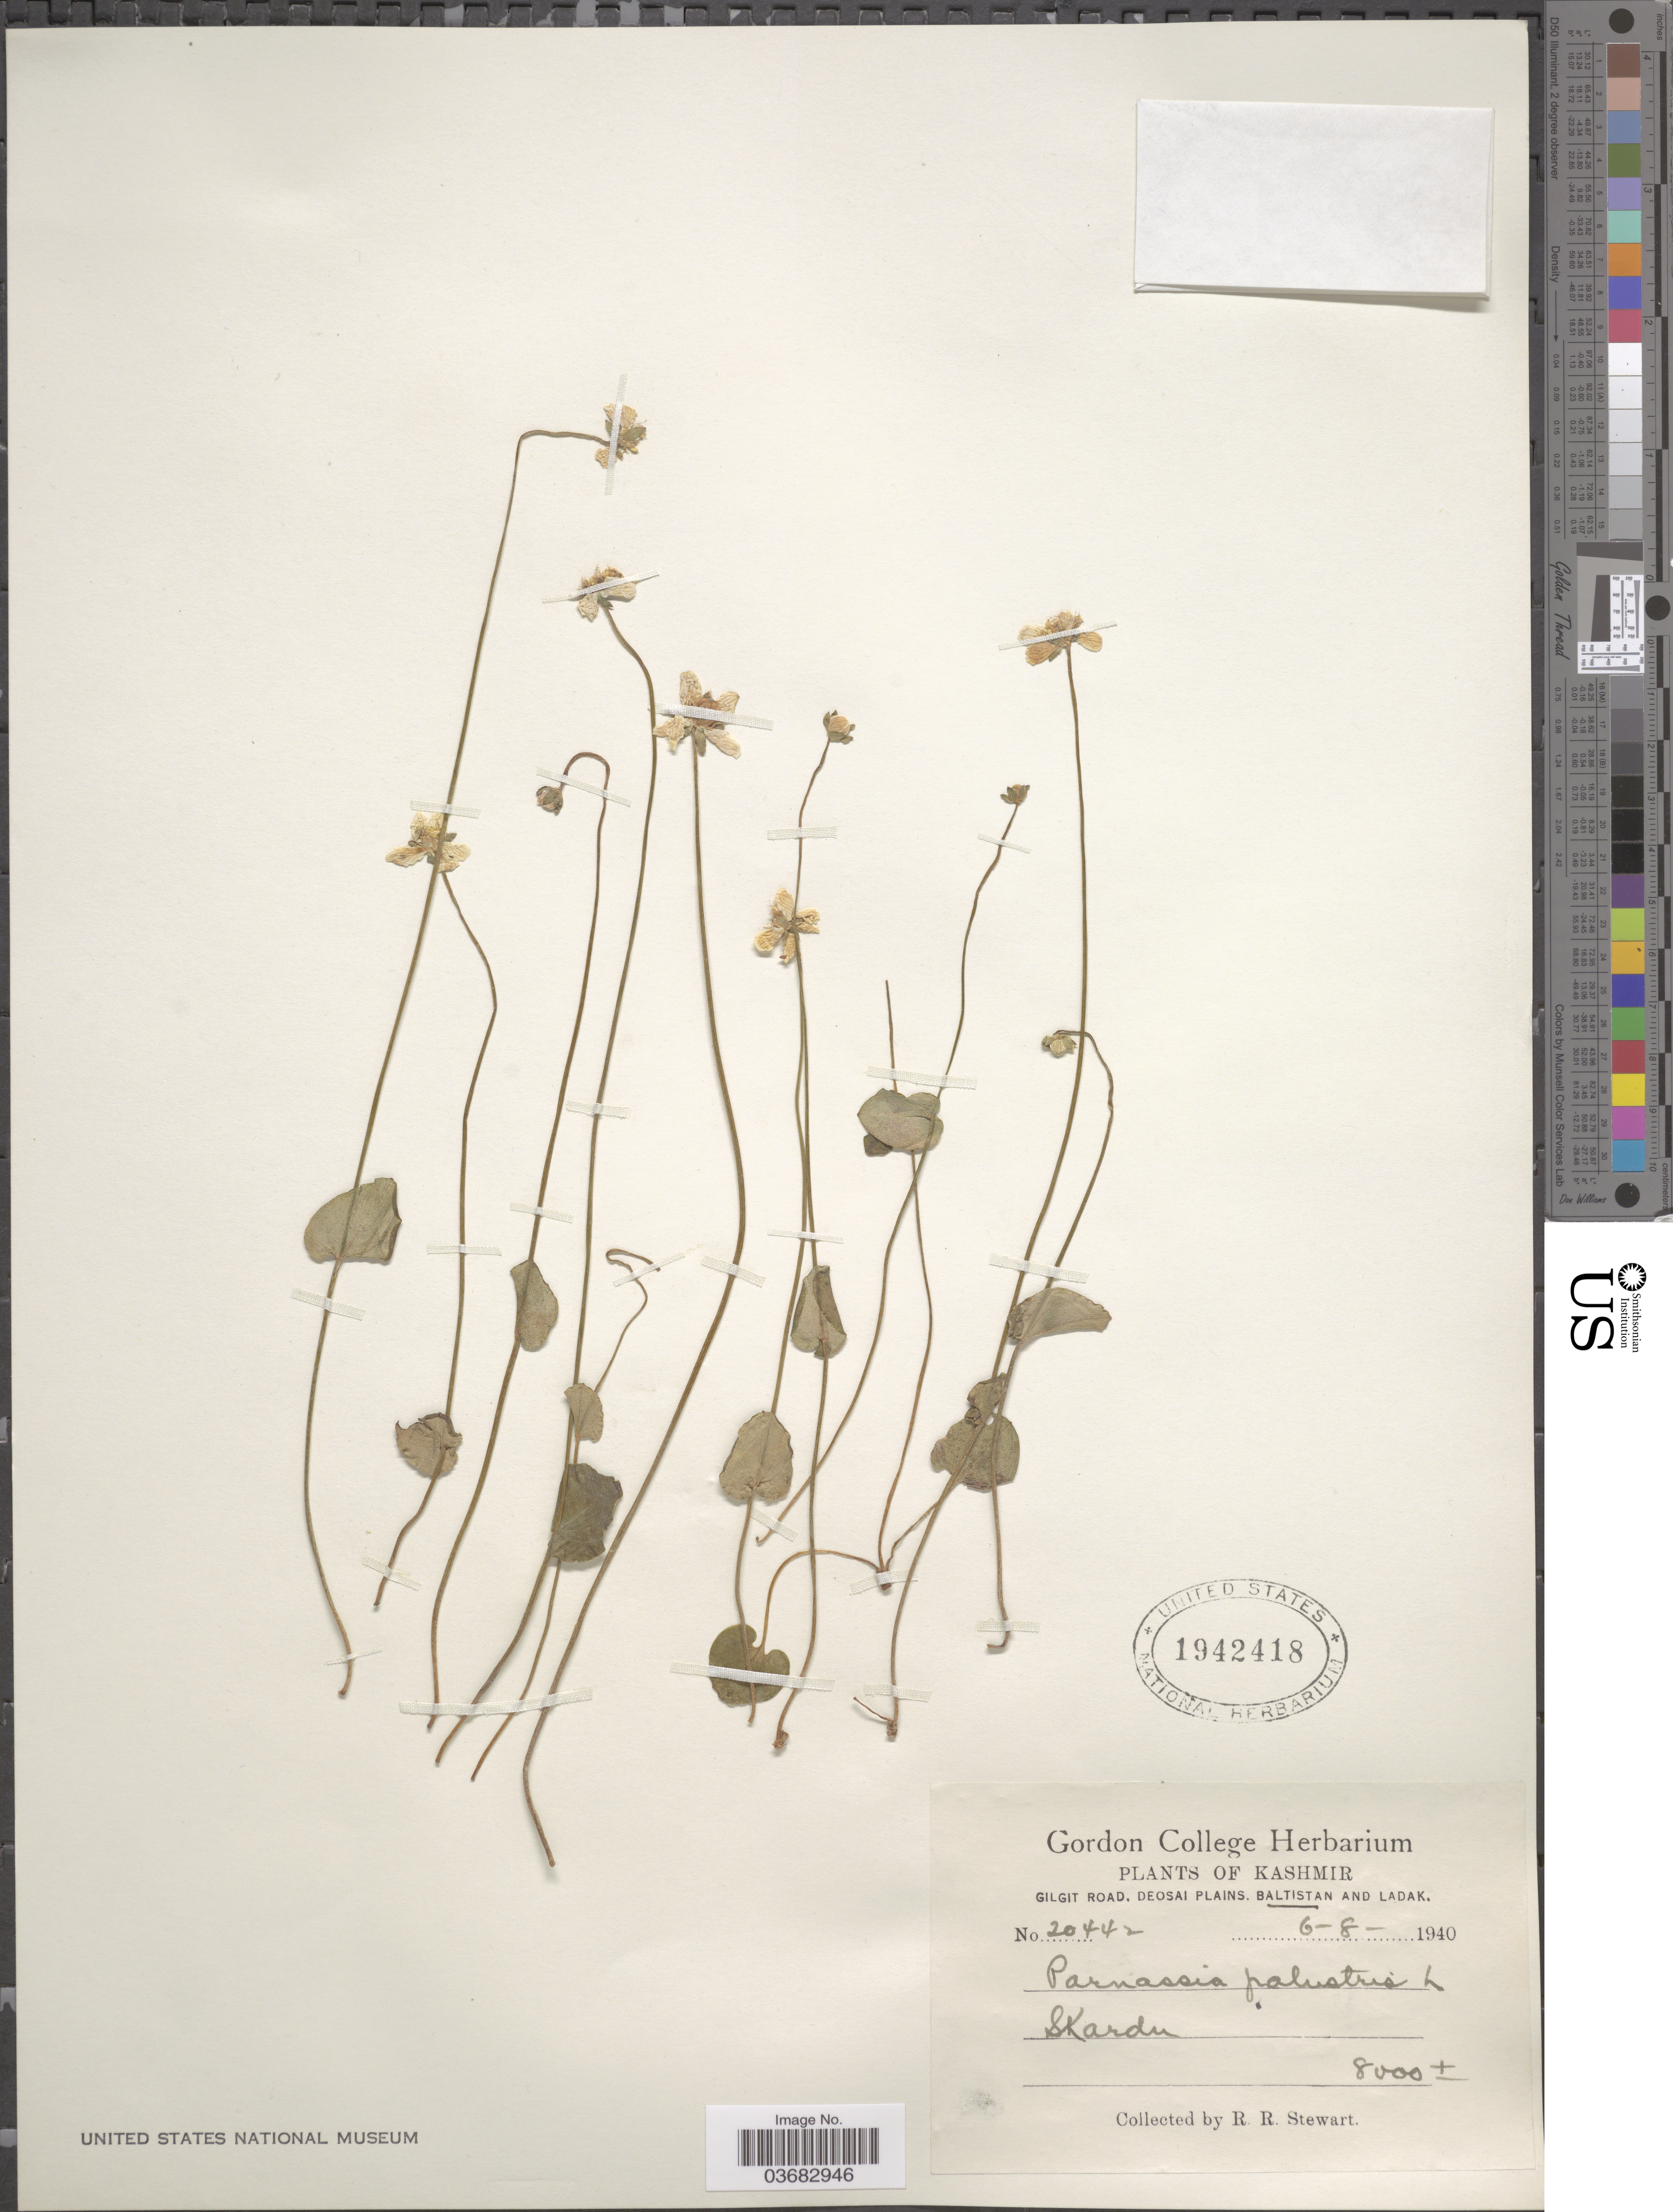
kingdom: Plantae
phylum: Tracheophyta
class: Magnoliopsida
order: Celastrales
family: Parnassiaceae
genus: Parnassia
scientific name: Parnassia palustris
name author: L.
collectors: R. Stewart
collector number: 20442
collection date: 1940-08-06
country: Pakistan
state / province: Gilgit-Baltistan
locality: Kashmir. Gilgit Road, Deosai Plains, Baltistan and Ladak. Skardu.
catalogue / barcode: US 1942418